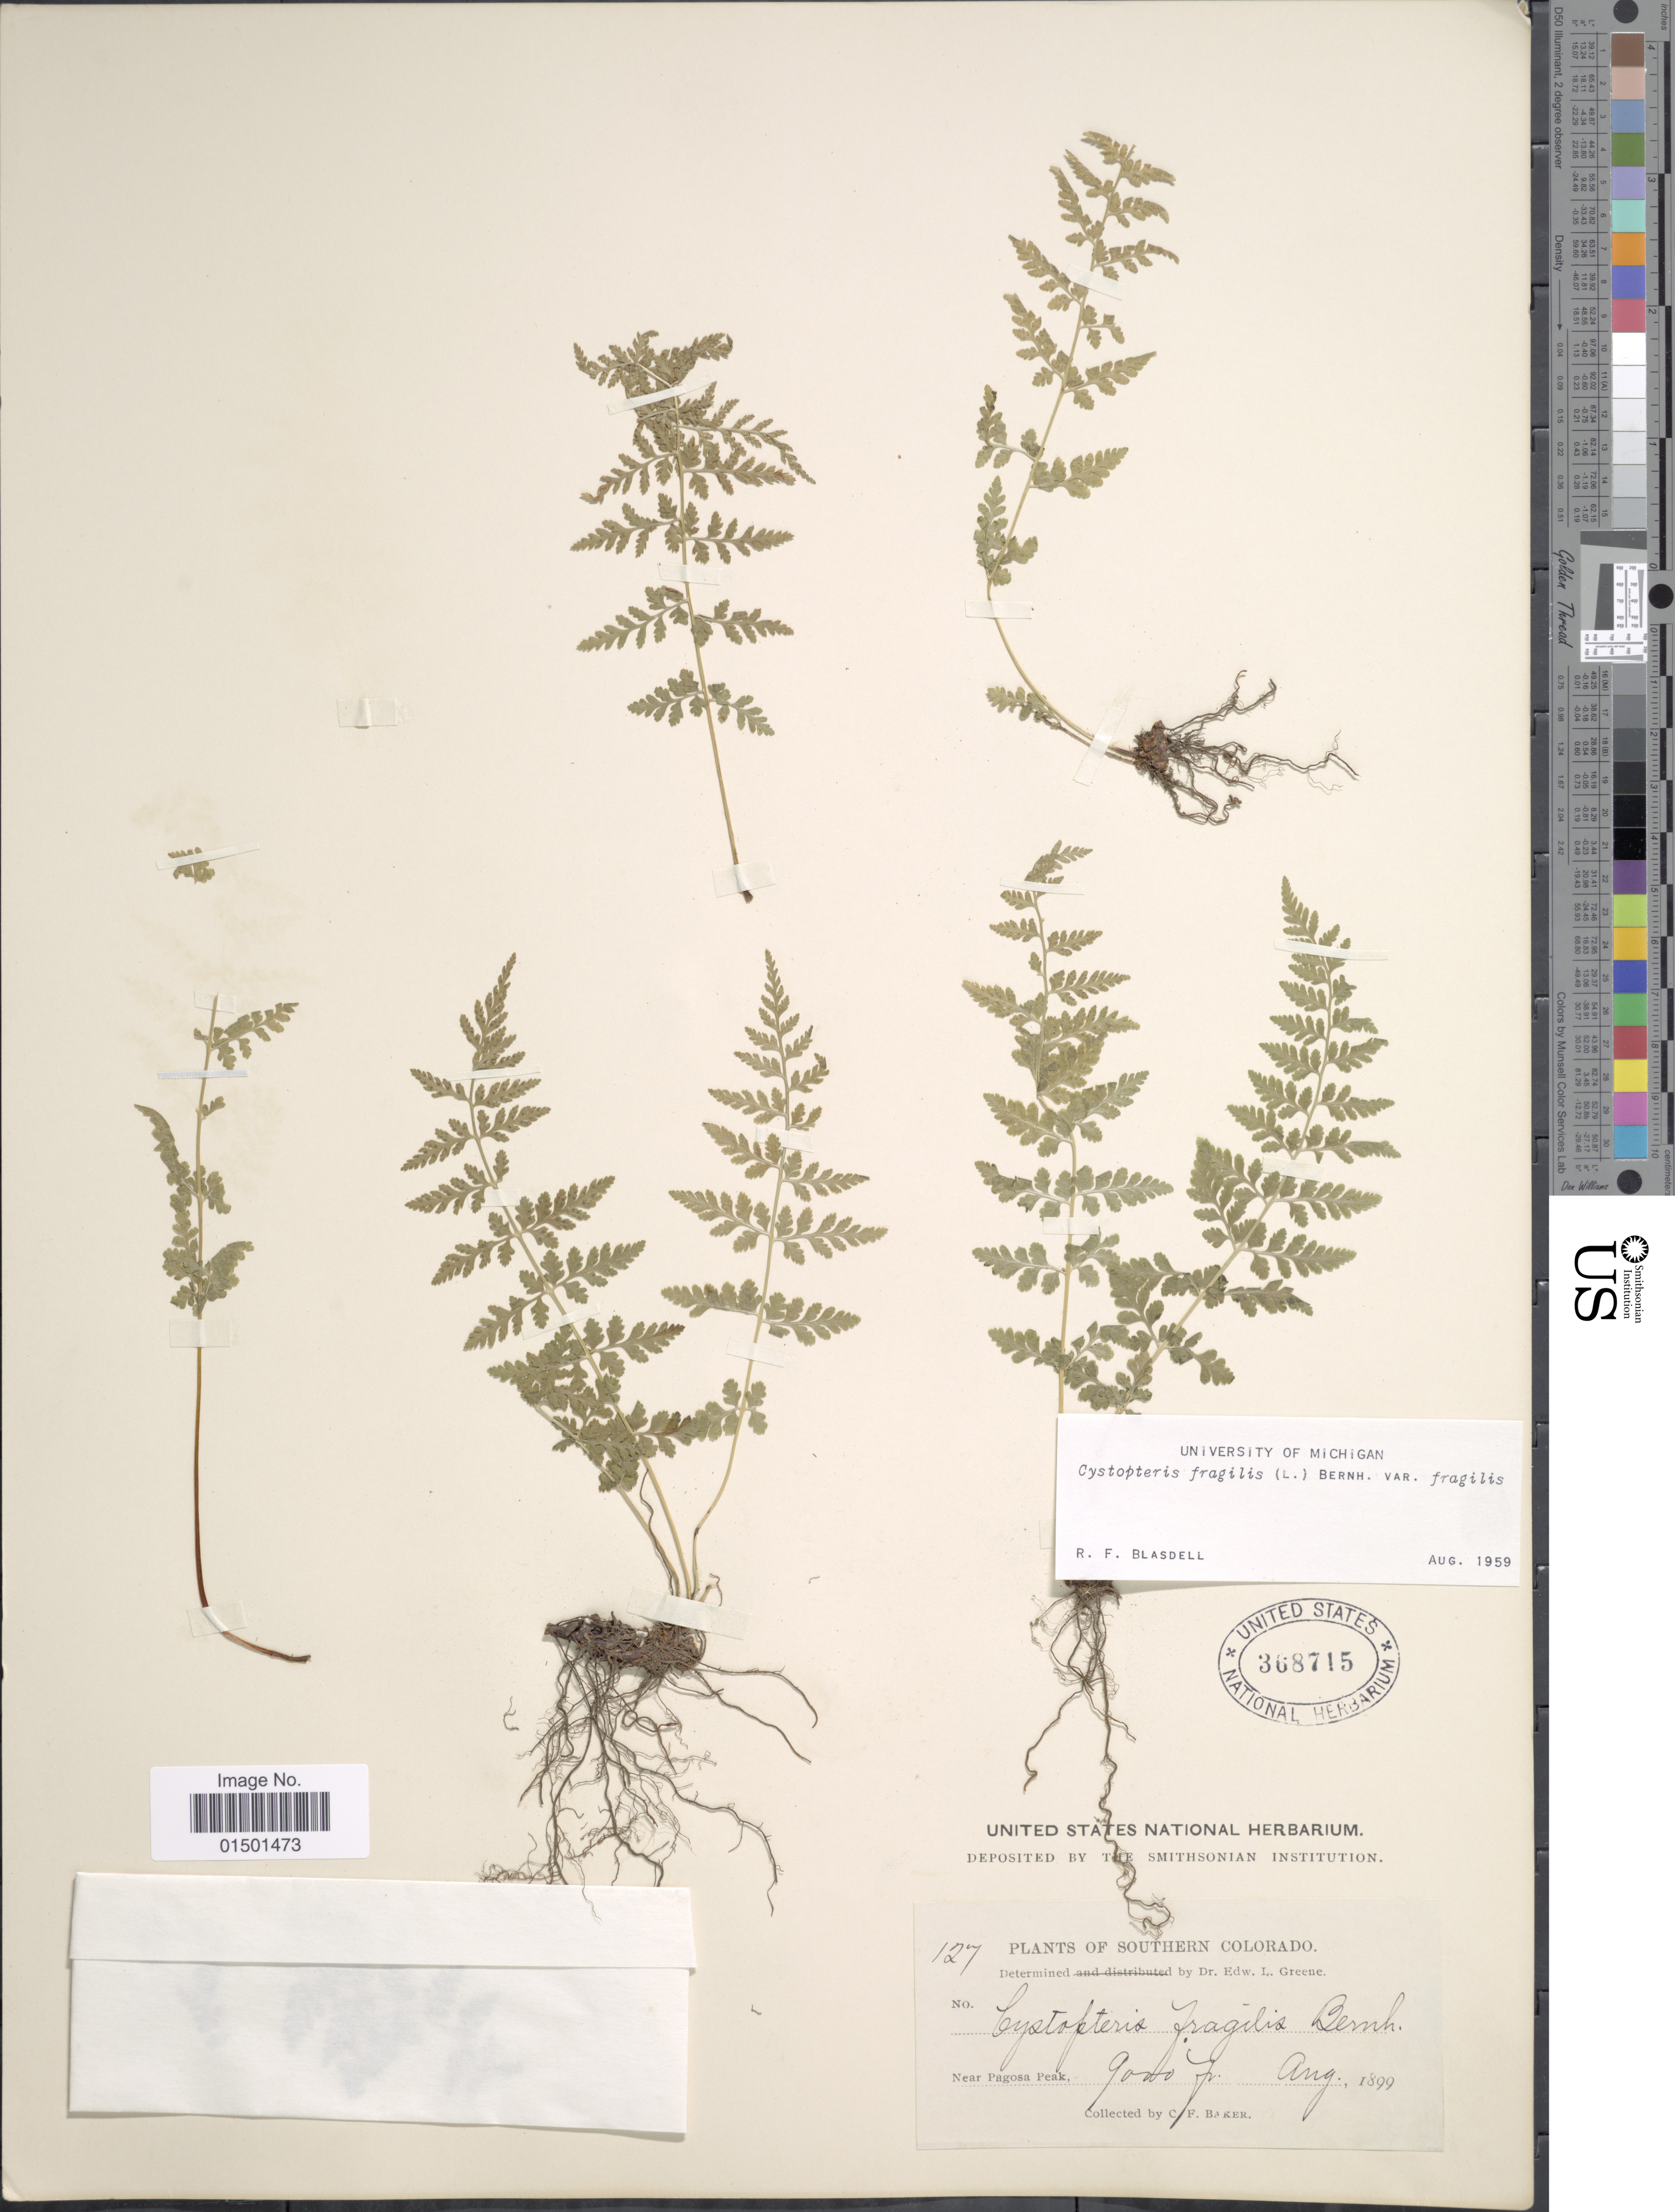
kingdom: Plantae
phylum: Tracheophyta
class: Polypodiopsida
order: Polypodiales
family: Cystopteridaceae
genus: Cystopteris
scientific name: Cystopteris fragilis var. fragilis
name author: (L.) Bernh.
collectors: C. F. Baker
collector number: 127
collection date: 1899-08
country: United States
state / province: Colorado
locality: Southern Colorado. Near Pagosa Peak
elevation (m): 2743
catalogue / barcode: US 368715